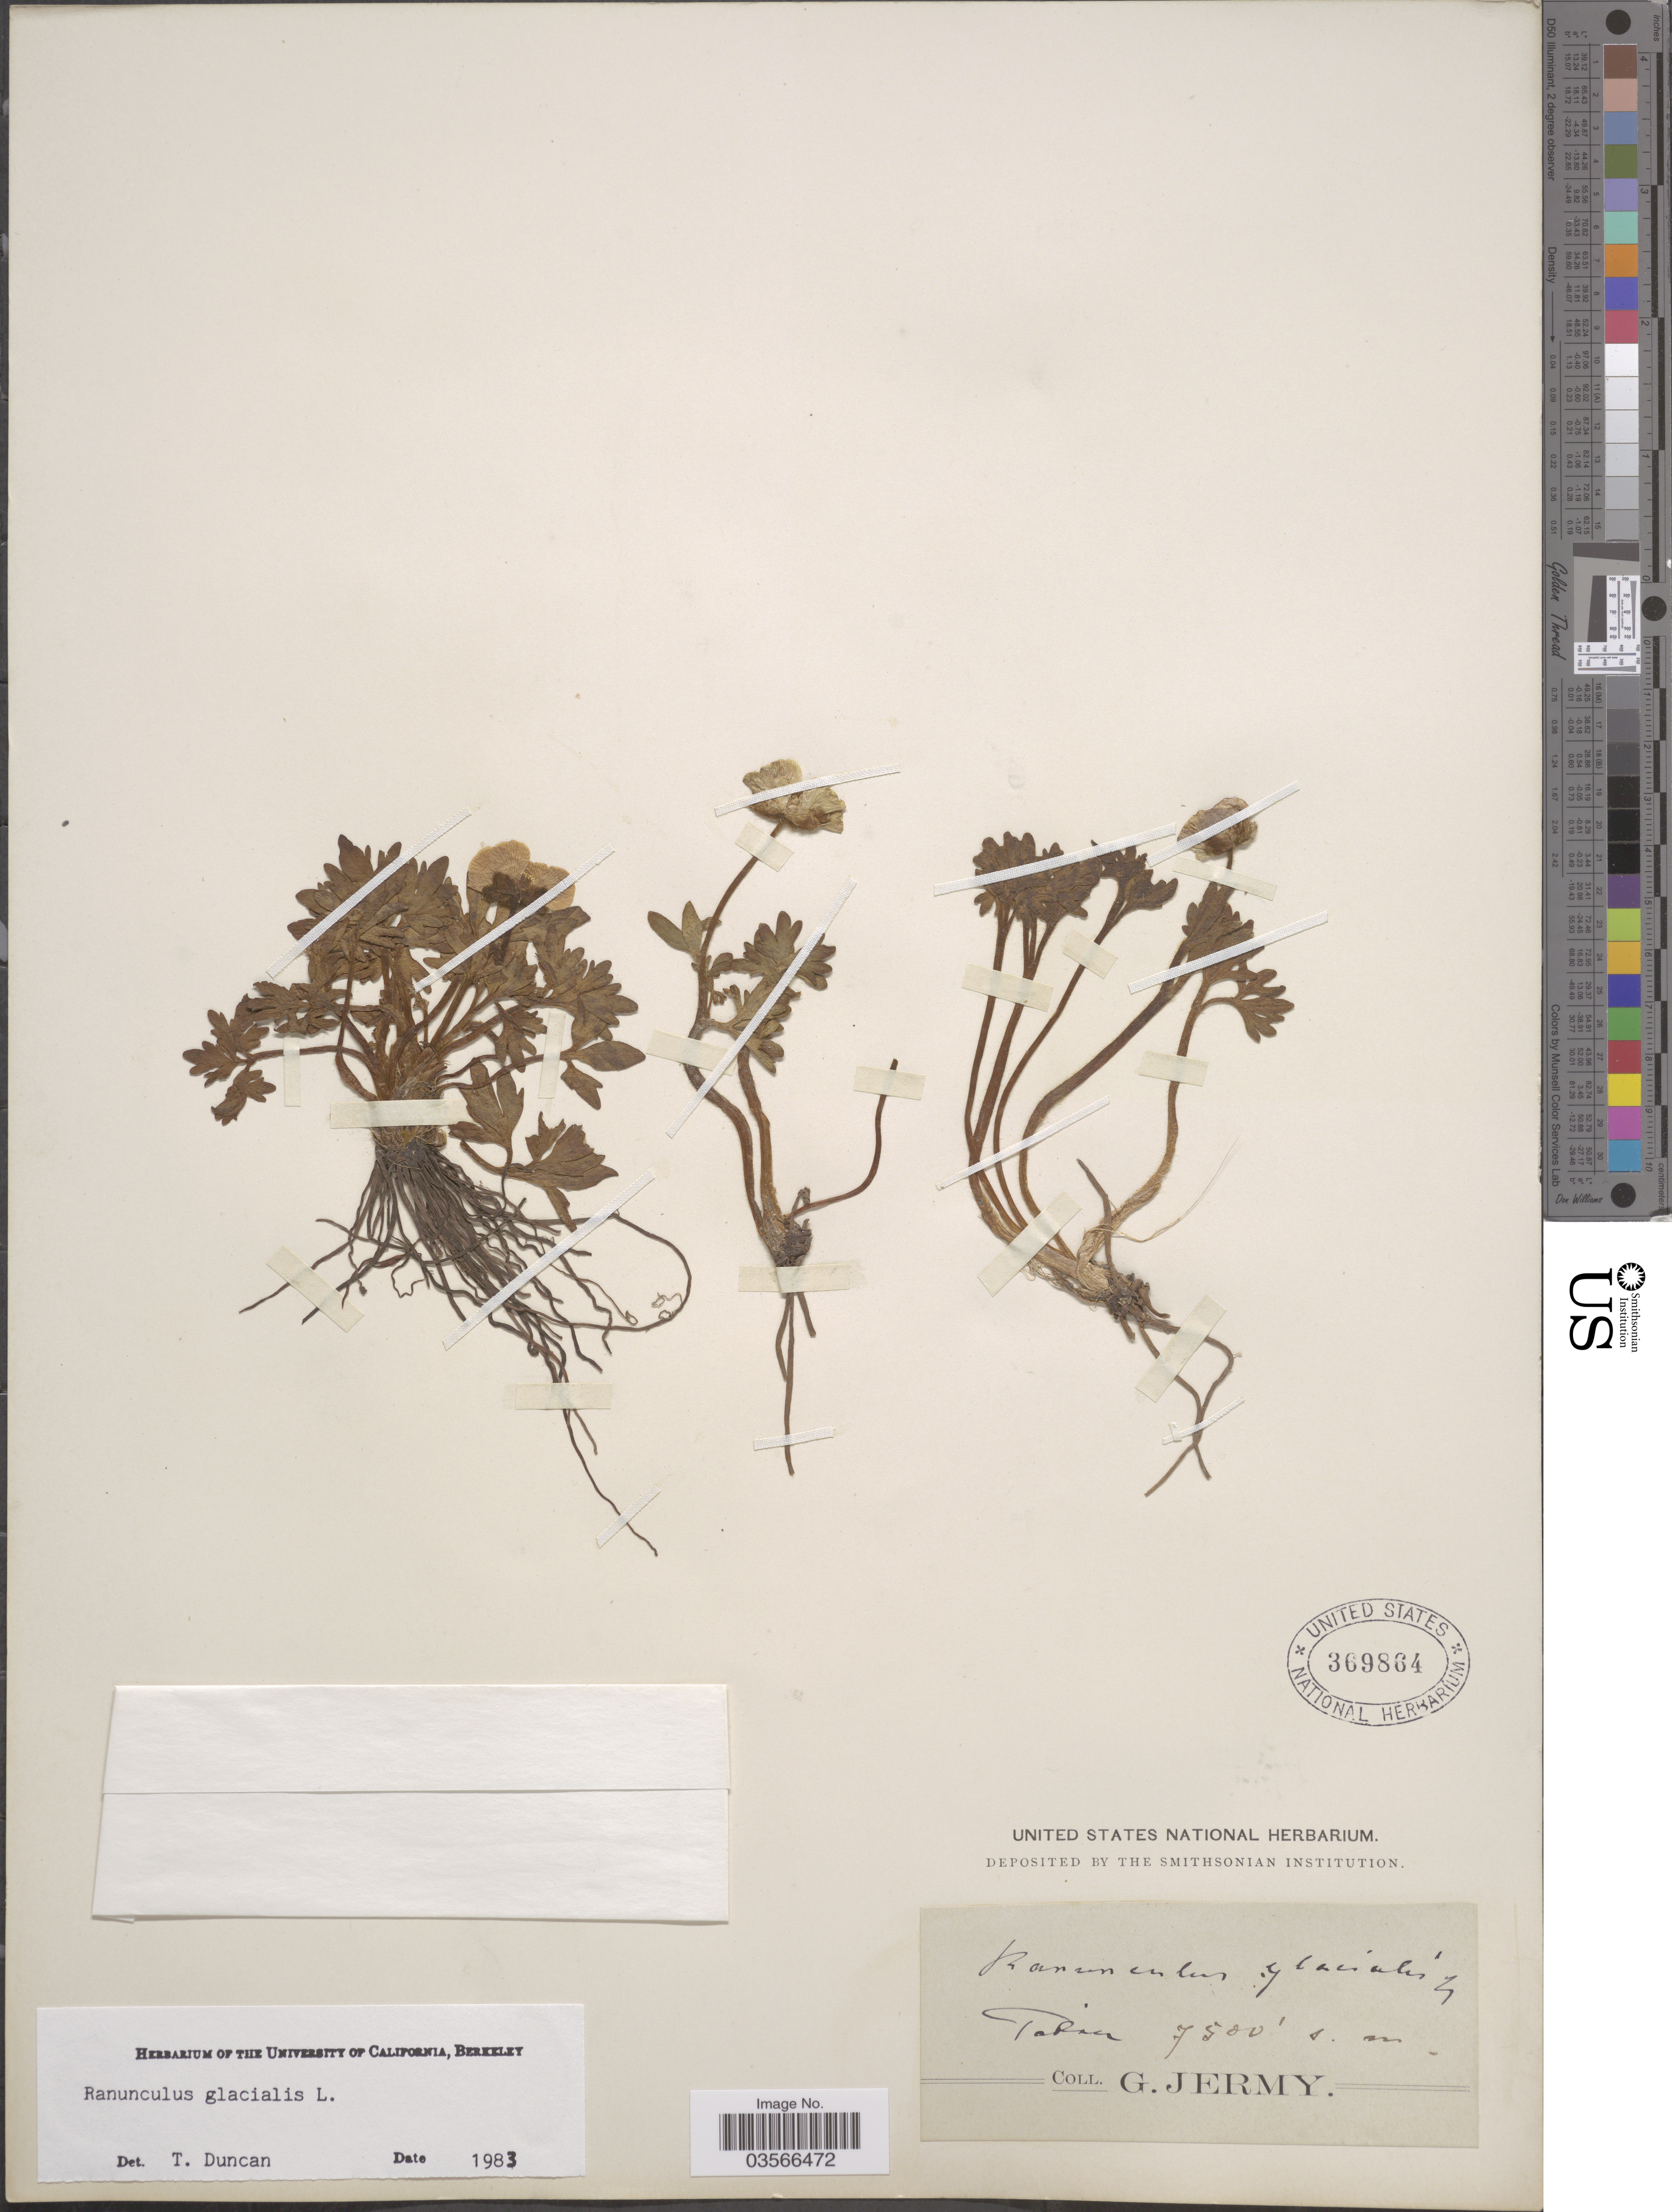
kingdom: Plantae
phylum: Tracheophyta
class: Magnoliopsida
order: Ranunculales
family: Ranunculaceae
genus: Ranunculus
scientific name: Ranunculus glacialis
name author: L.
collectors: G. Jermy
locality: Tatra.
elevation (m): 2286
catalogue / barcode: US 369864